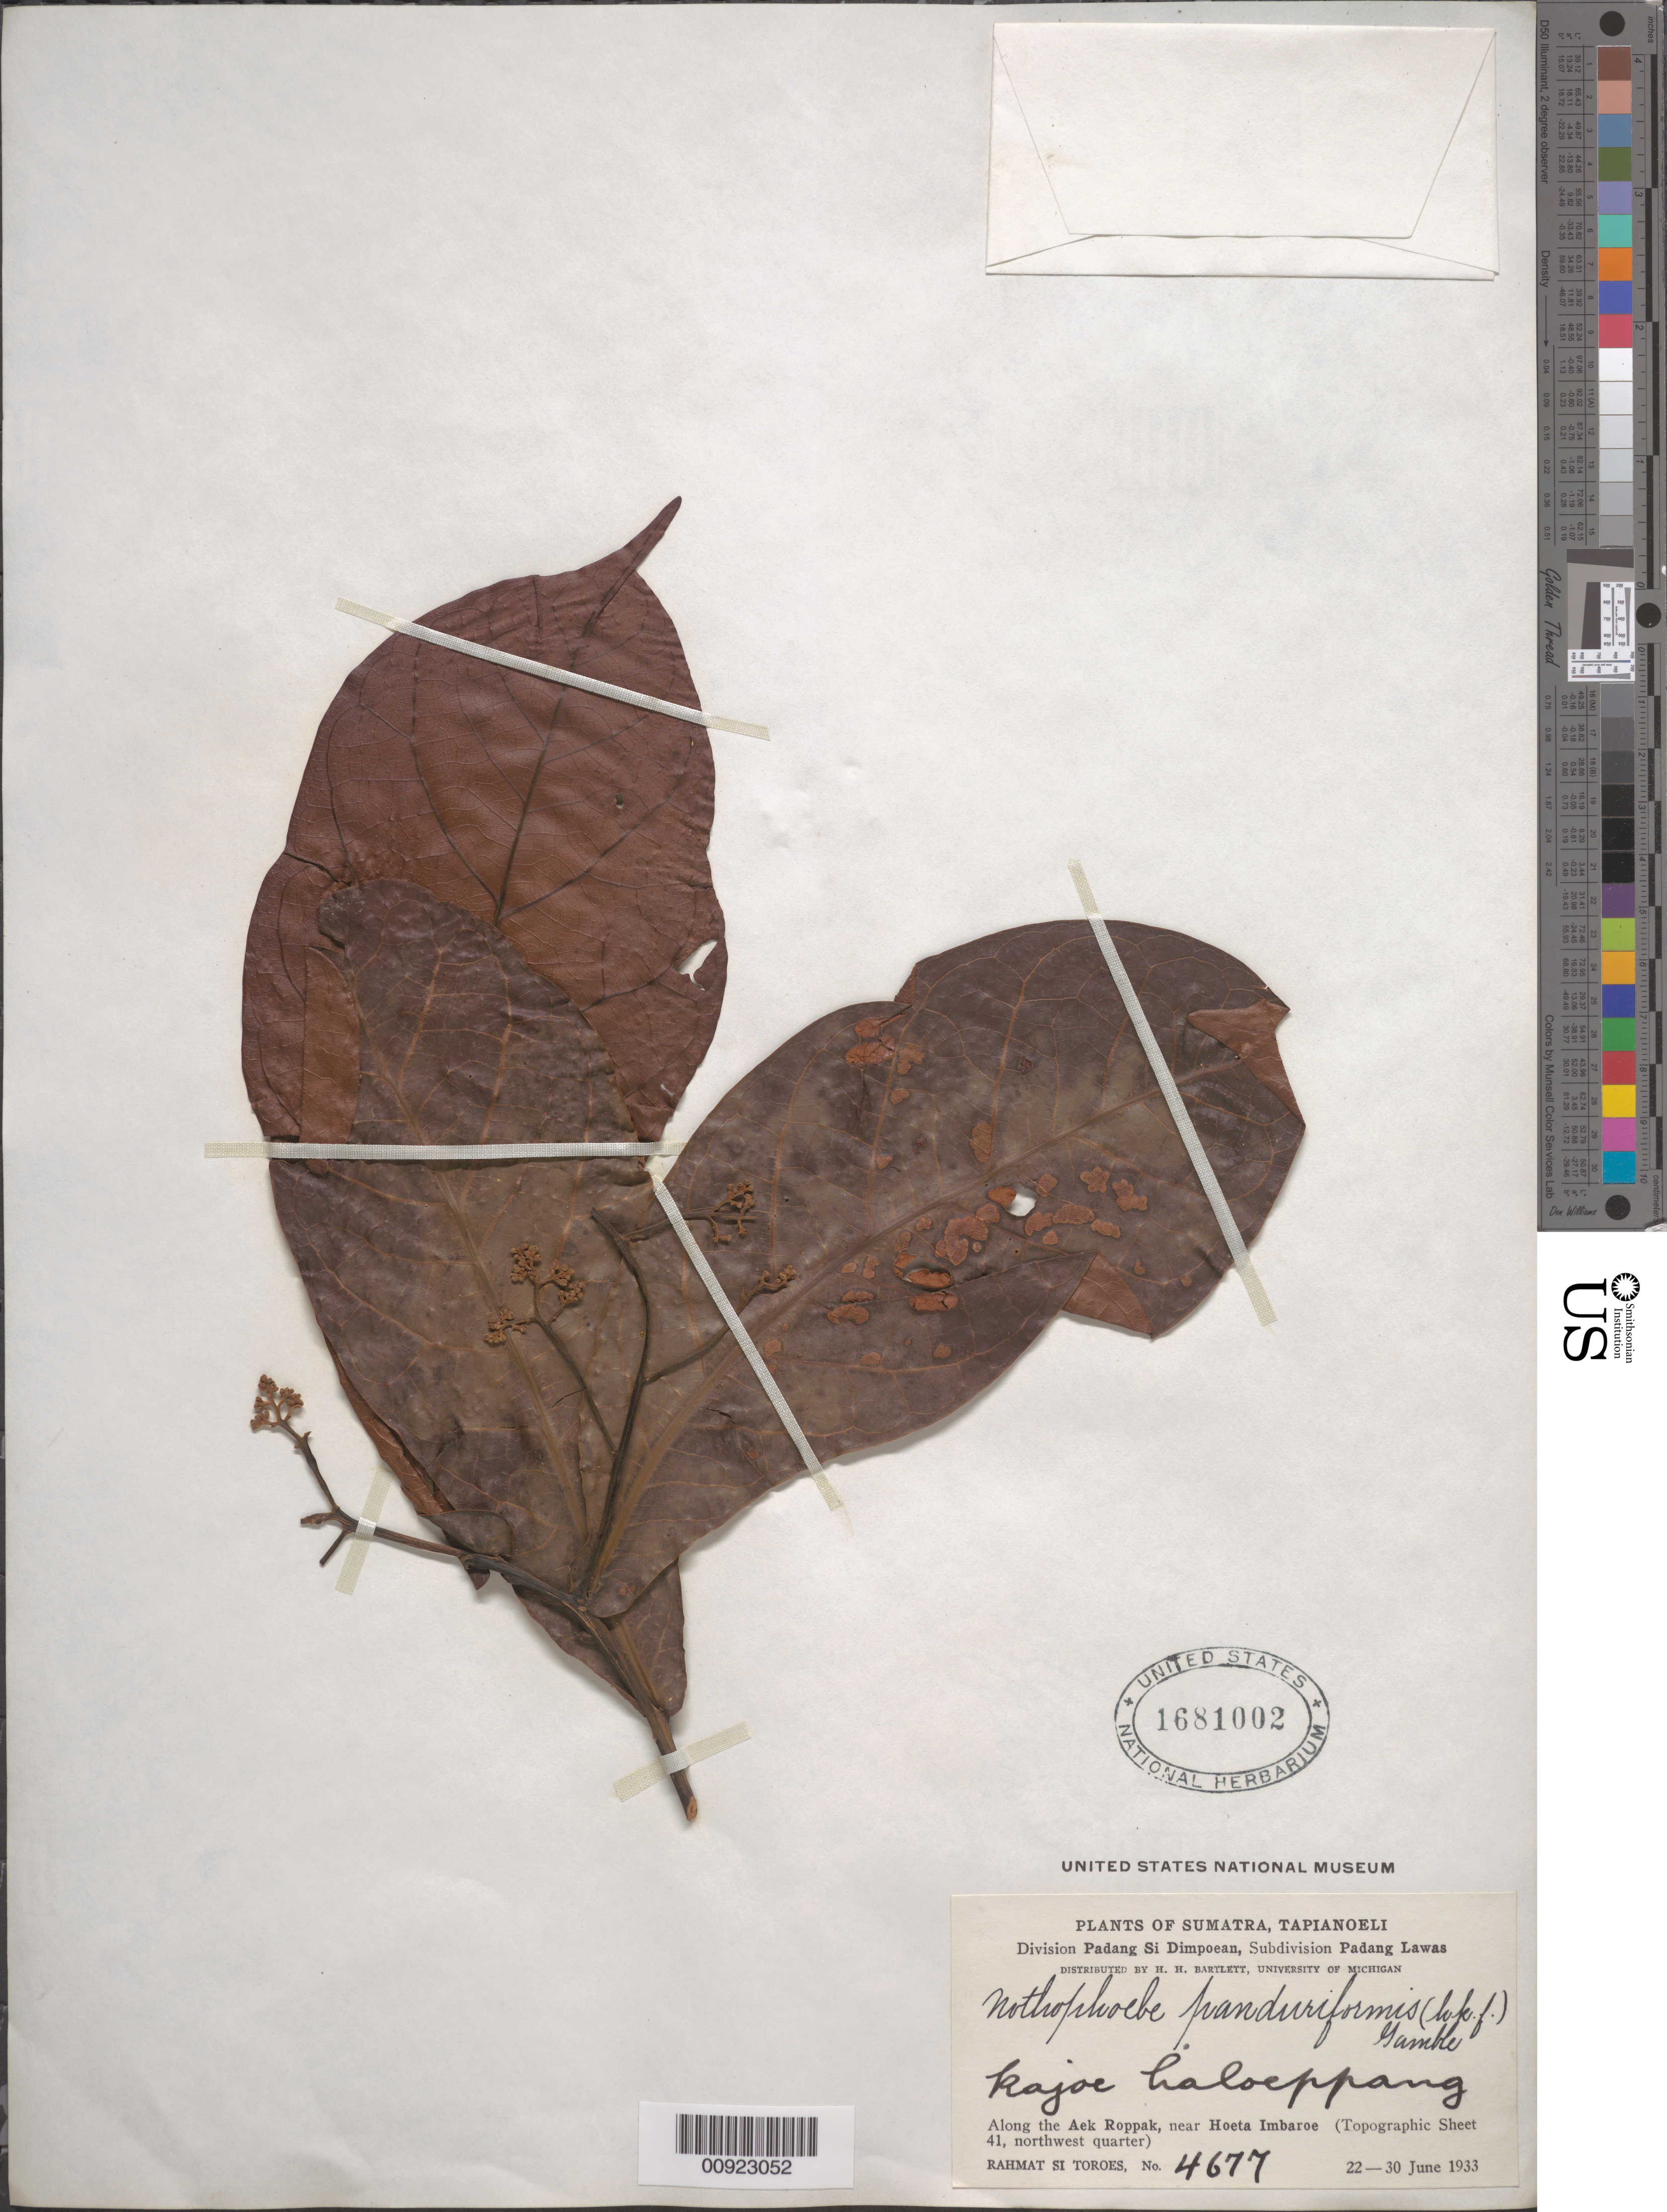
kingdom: Plantae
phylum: Tracheophyta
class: Magnoliopsida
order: Laurales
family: Lauraceae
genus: Nothaphoebe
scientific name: Nothaphoebe handiuriformis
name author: (Hook. f.) Gamble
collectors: Rahmat Si Boeea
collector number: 4677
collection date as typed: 22 Jun 1933 to 30 Jun 1933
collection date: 1933-06-22/1933-06-30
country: Indonesia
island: Sumatra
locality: Tapianoeli; Division Padang Si Dimpoean, Subdivision Padang Lawas; Along the Aek Roppak, near Hoeta Imbaroe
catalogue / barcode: US 1681002